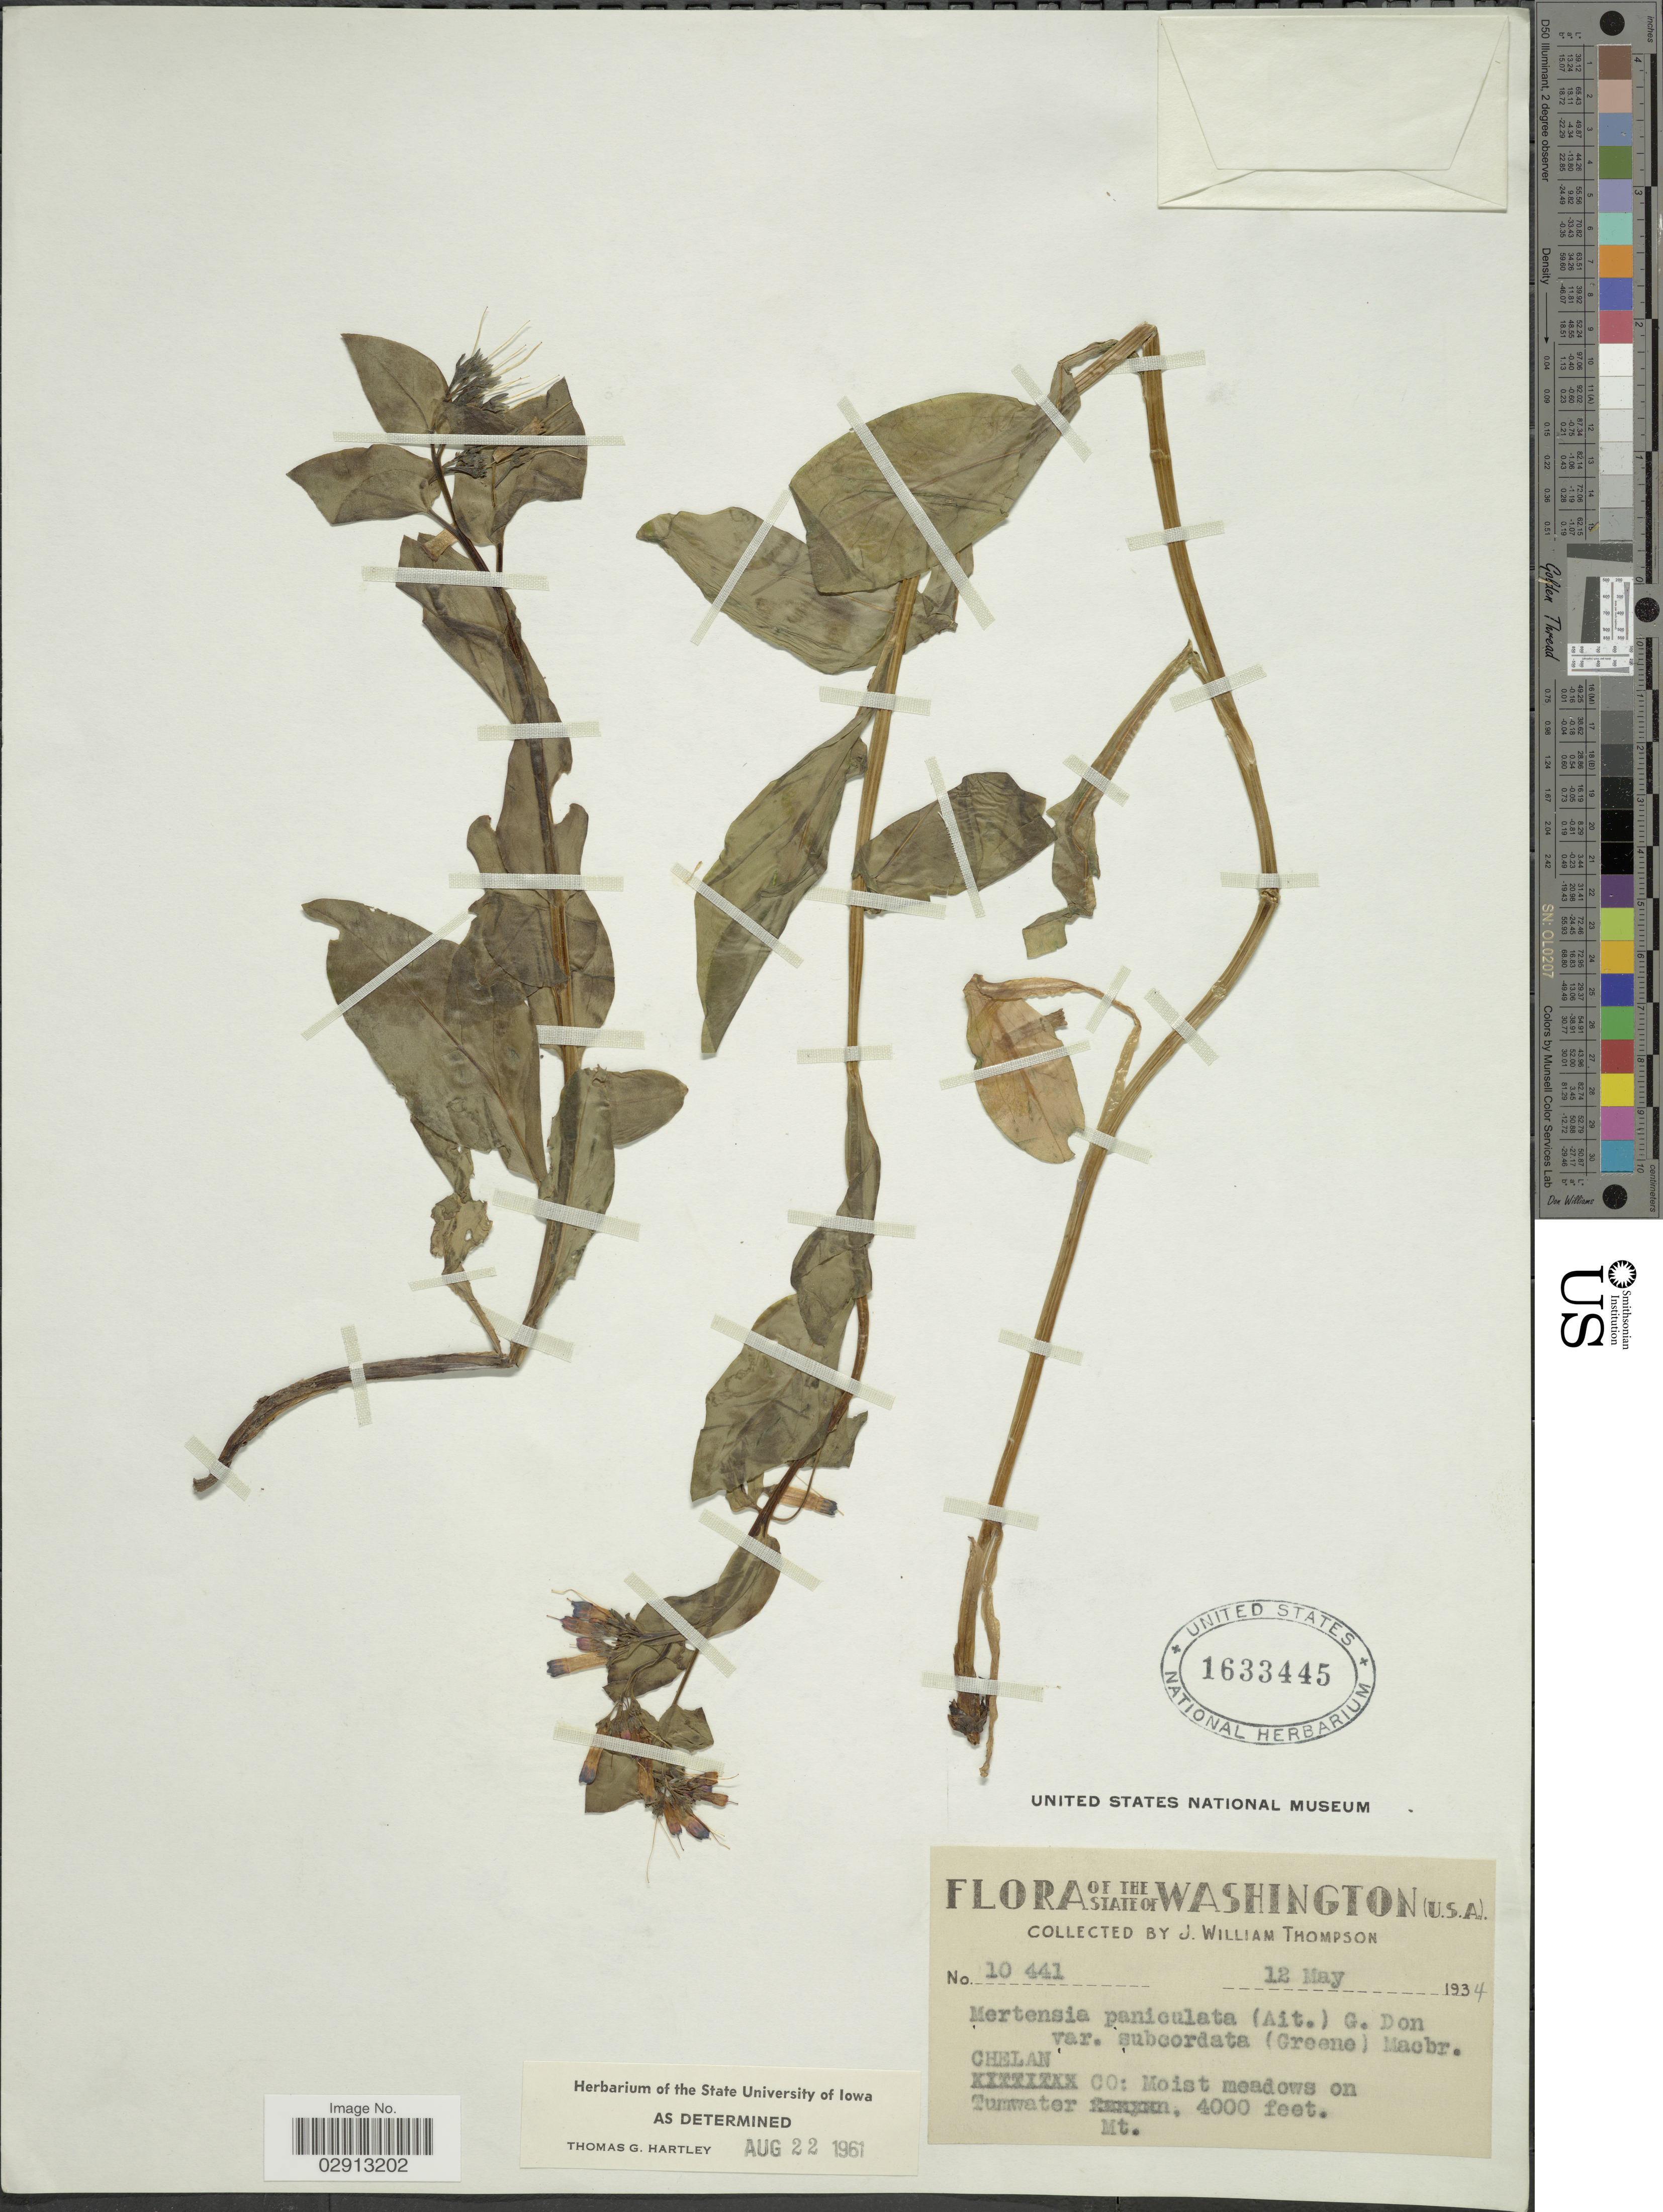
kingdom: Plantae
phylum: Tracheophyta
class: Magnoliopsida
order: Boraginales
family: Boraginaceae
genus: Mertensia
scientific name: Mertensia paniculata var. subcordata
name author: (Greene) J.F. Macbr.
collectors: J. W. Thompson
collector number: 10441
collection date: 1934-05-12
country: United States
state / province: Washington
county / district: Chelan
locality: The State of Washington. Chelan Co: Moist meadows on Tumwater Mt.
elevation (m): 1219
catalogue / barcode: US 1633445